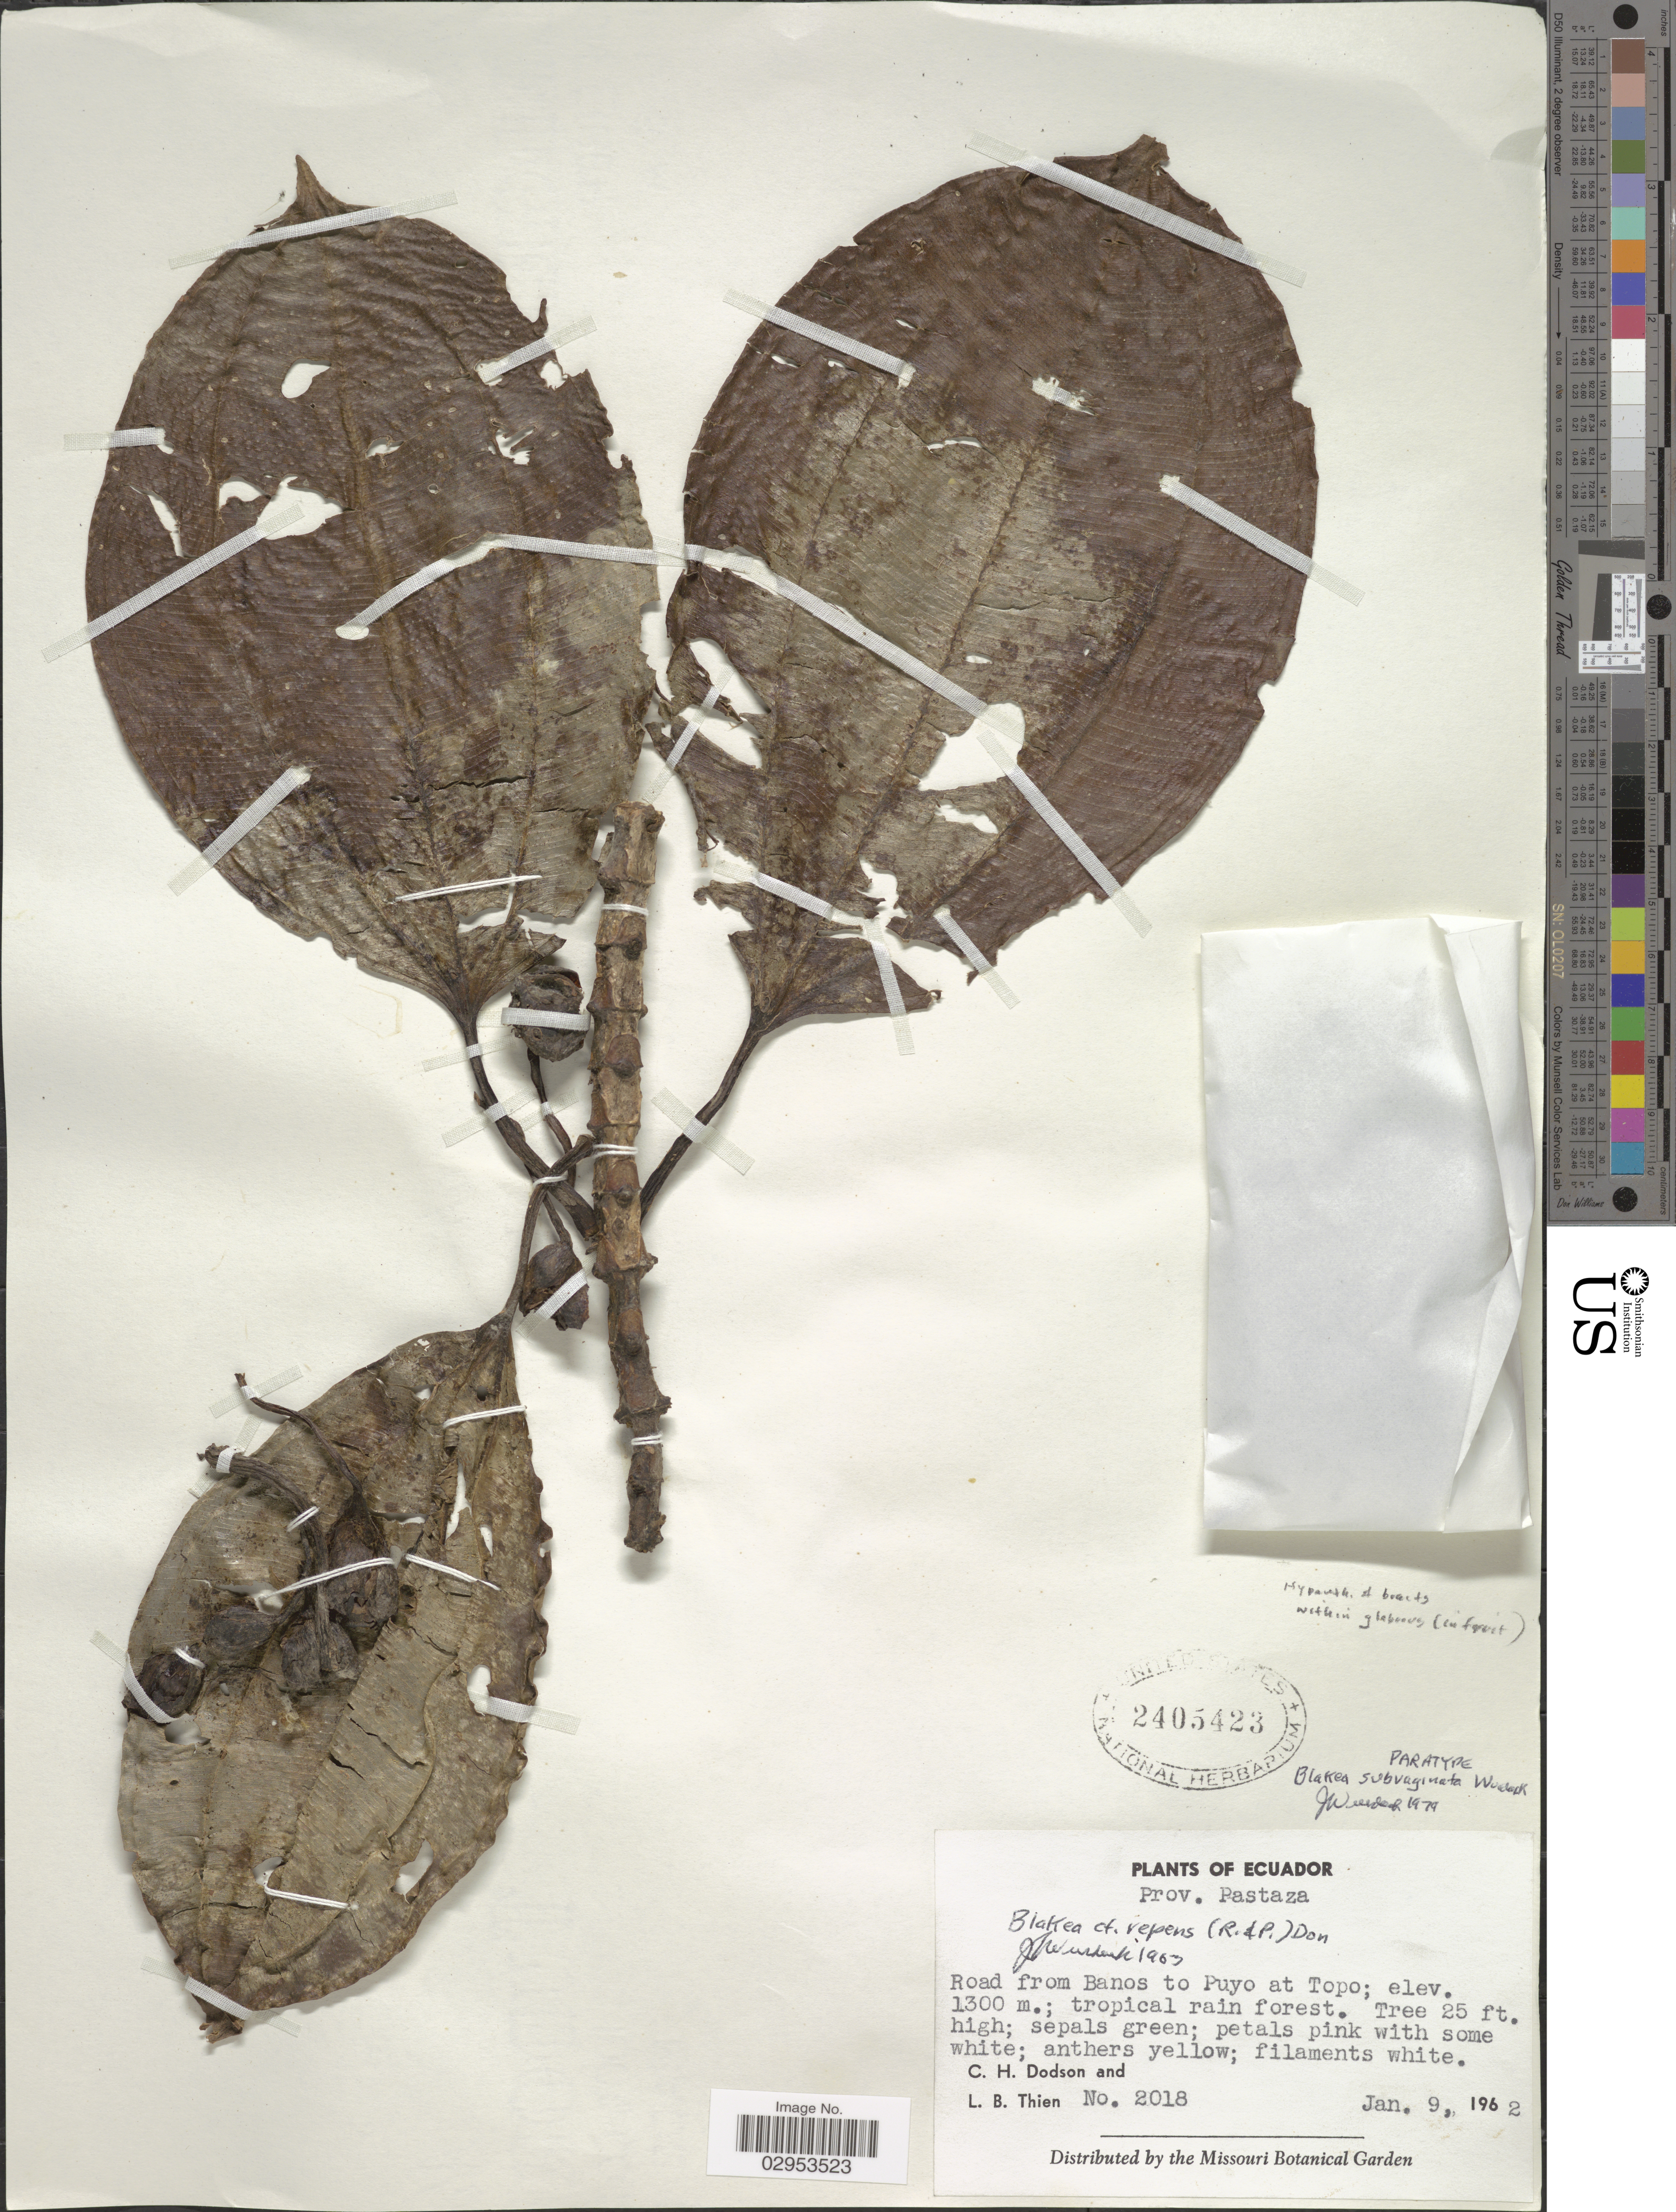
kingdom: Plantae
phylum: Tracheophyta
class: Magnoliopsida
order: Myrtales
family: Melastomataceae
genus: Blakea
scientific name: Blakea subvaginata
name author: Wurdack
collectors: C. H. Dodson & L. Thien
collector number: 2018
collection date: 1962-01-09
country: Ecuador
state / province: Pastaza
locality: Road from Banos to Puyo at Topo.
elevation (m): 1300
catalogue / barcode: US 2405423